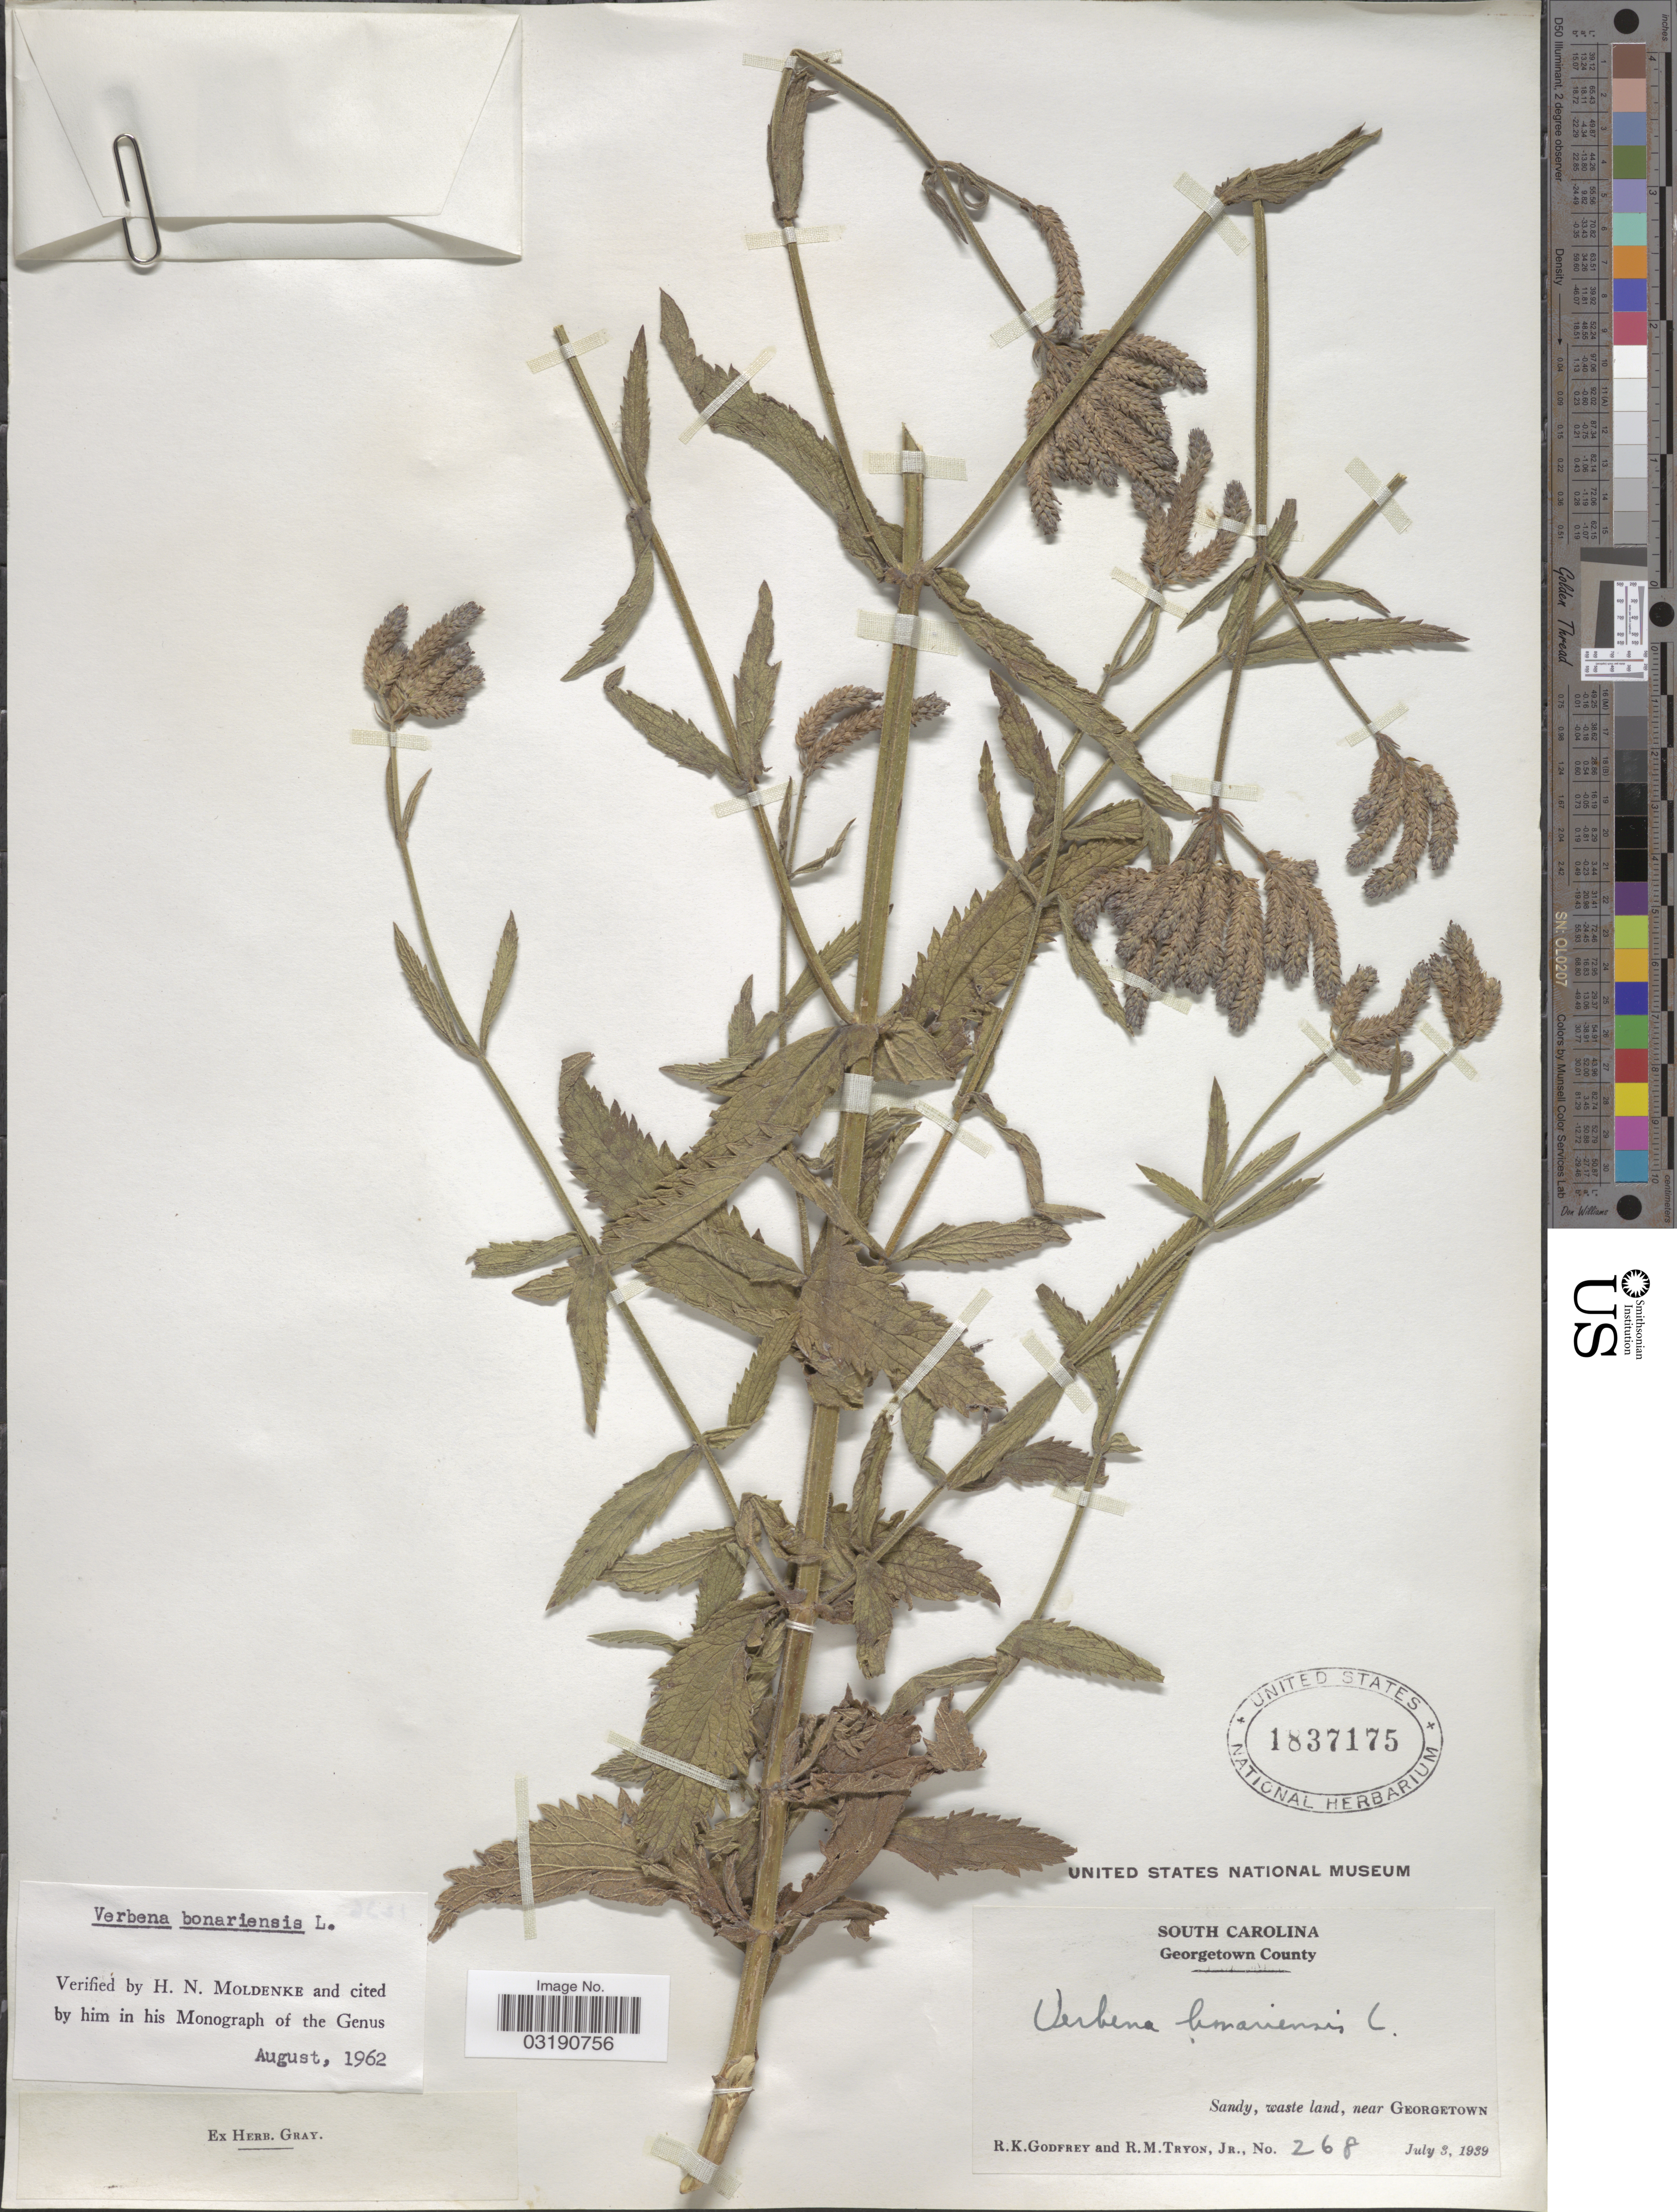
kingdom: Plantae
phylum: Tracheophyta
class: Magnoliopsida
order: Lamiales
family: Verbenaceae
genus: Verbena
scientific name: Verbena bonariensis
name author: L.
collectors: R. K. Godfrey & R. Tryon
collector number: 268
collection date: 1939-07-03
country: United States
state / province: South Carolina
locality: Georgetown County. Near Georgetown.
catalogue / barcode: US 1837175